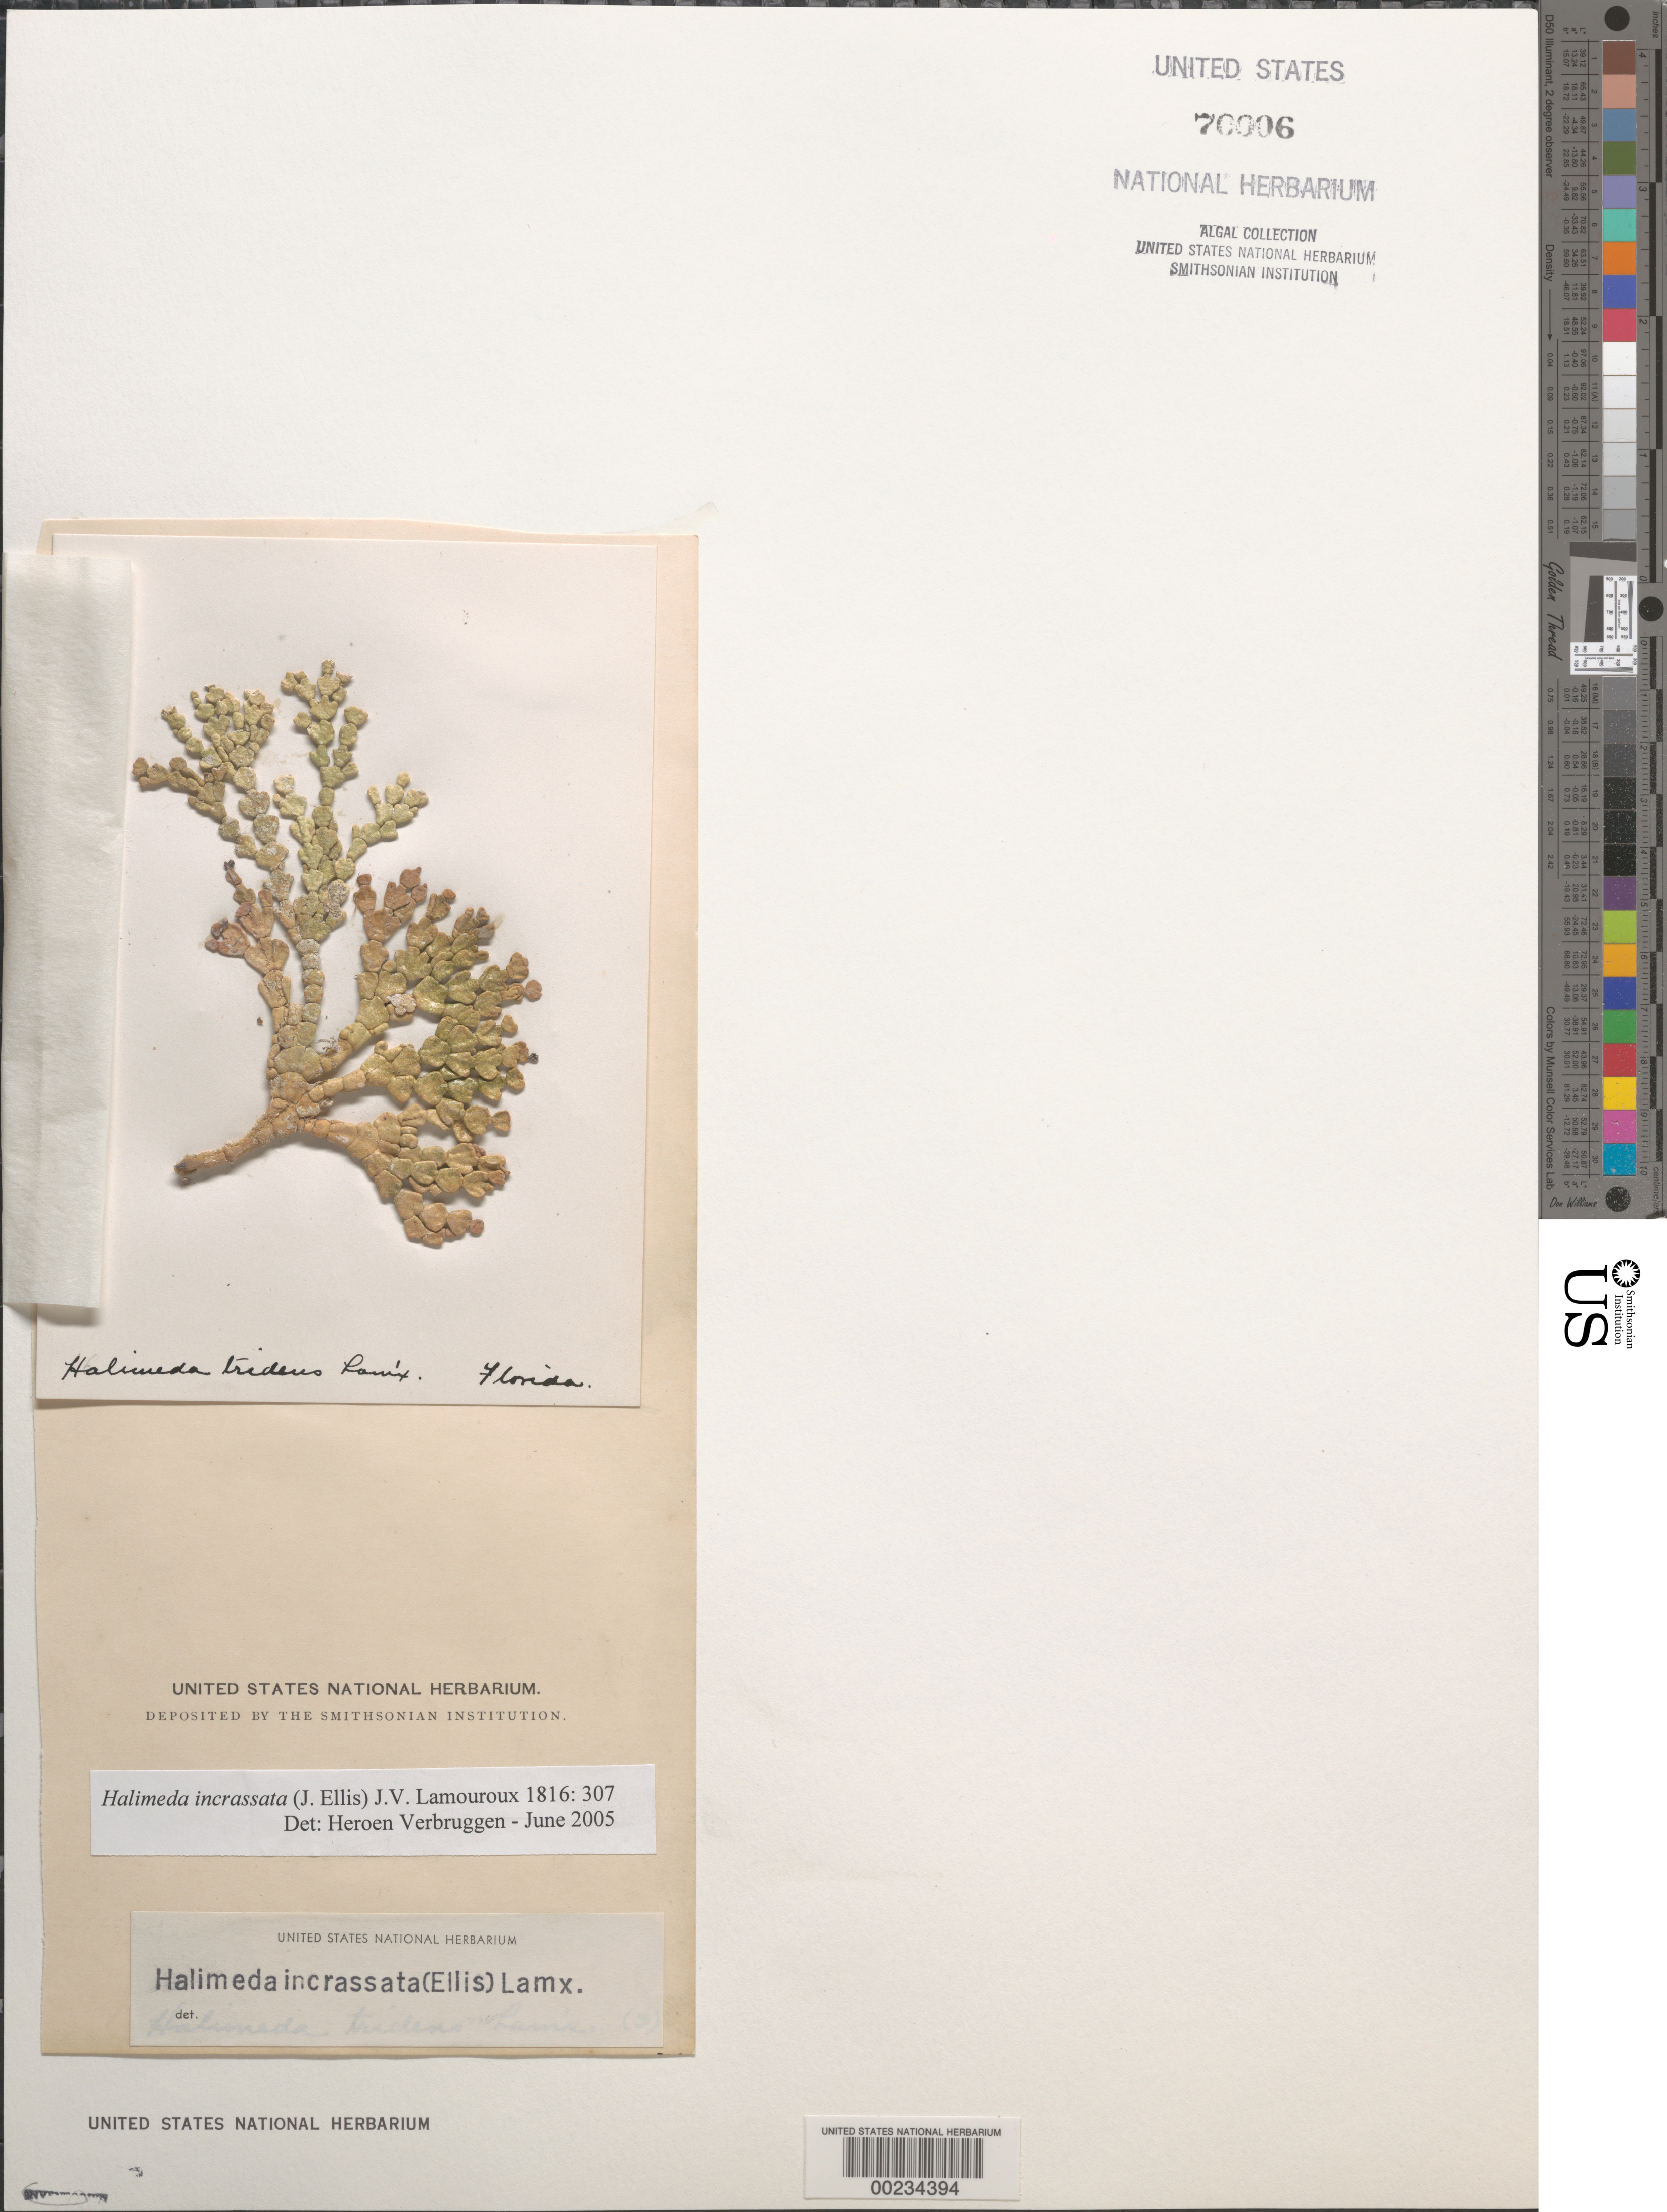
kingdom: Plantae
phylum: Chlorophyta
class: Ulvophyceae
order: Bryopsidales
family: Halimedaceae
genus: Halimeda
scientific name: Halimeda incrassata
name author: (J. Ellis) J.V.Lamouroux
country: United States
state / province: Florida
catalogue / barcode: US 70006